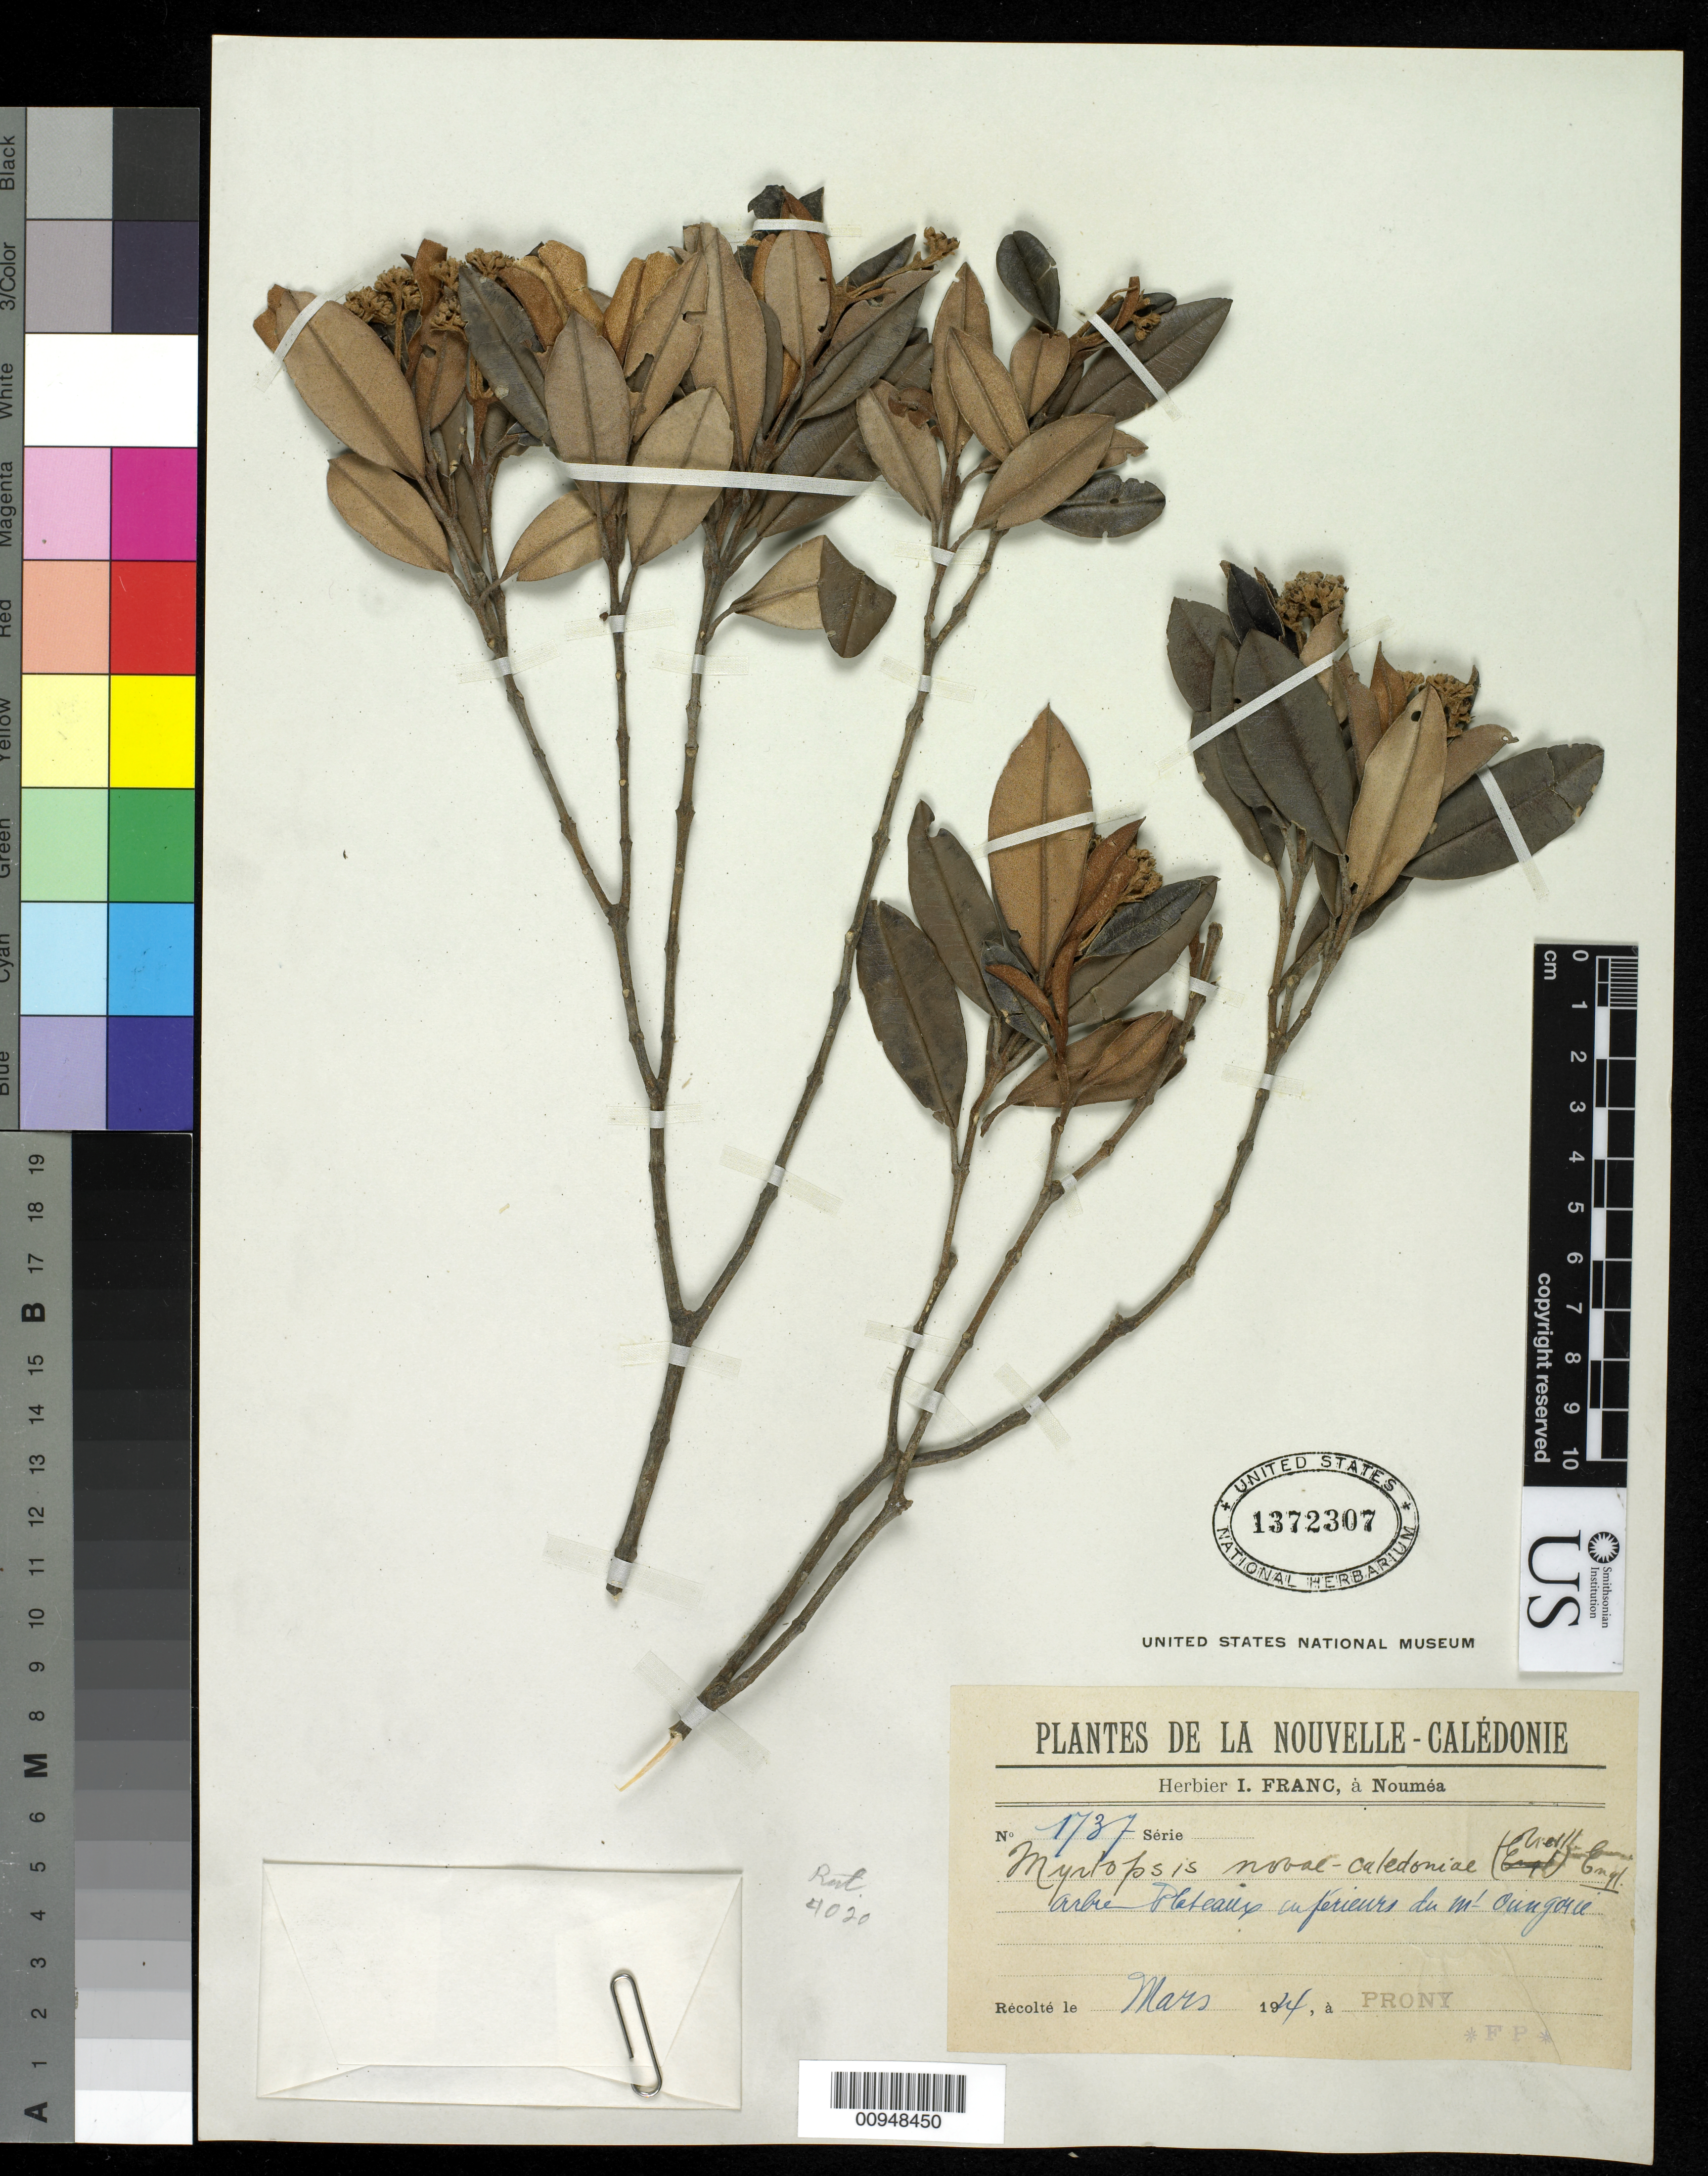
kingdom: Plantae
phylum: Tracheophyta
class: Magnoliopsida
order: Sapindales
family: Rutaceae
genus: Myrtopsis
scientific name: Myrtopsis novae-caledoniae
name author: Engl.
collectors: I. Franc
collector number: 1737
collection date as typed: Mar 1914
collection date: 1914-03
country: New Caledonia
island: New Caledonia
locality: Noumea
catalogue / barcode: US 1372307